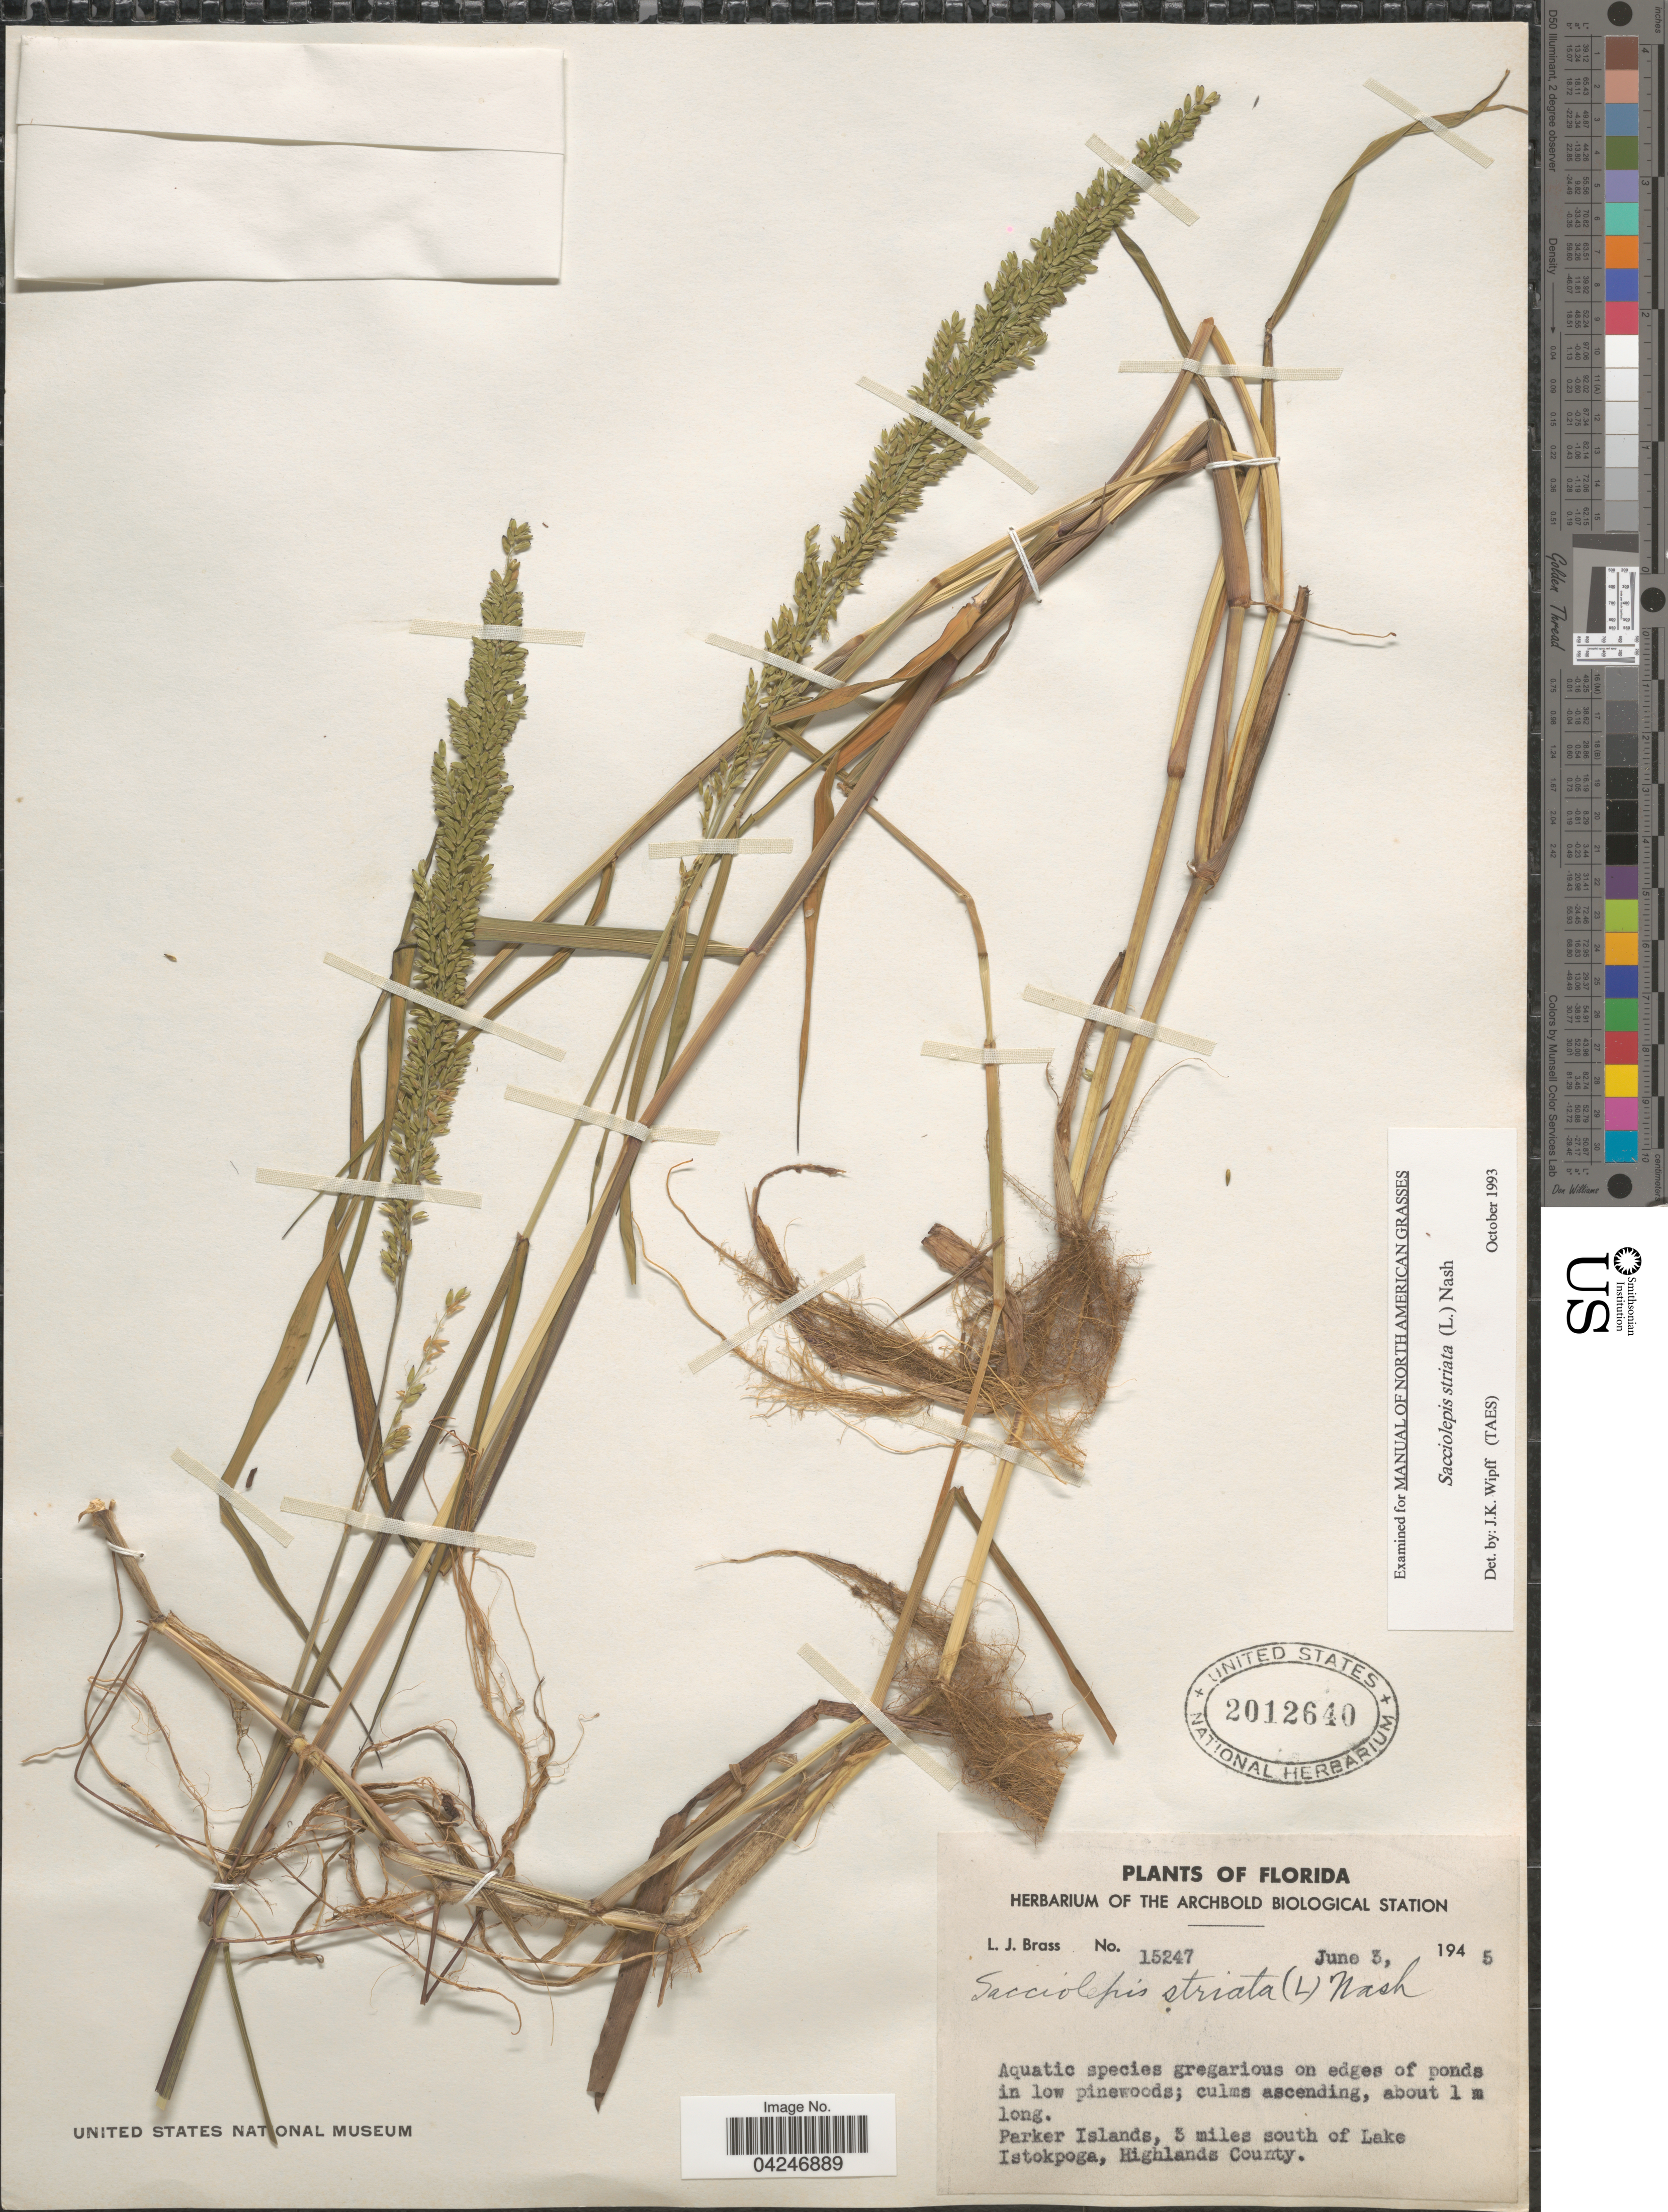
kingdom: Plantae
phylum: Tracheophyta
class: Liliopsida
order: Poales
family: Poaceae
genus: Sacciolepis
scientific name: Sacciolepis striata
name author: (L.) Nash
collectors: L. J. Brass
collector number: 15247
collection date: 1945-06-03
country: United States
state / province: Florida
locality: Parker Islands; 3 miles south of Lake Istokpoga, Highlands County.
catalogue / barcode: US 2012640